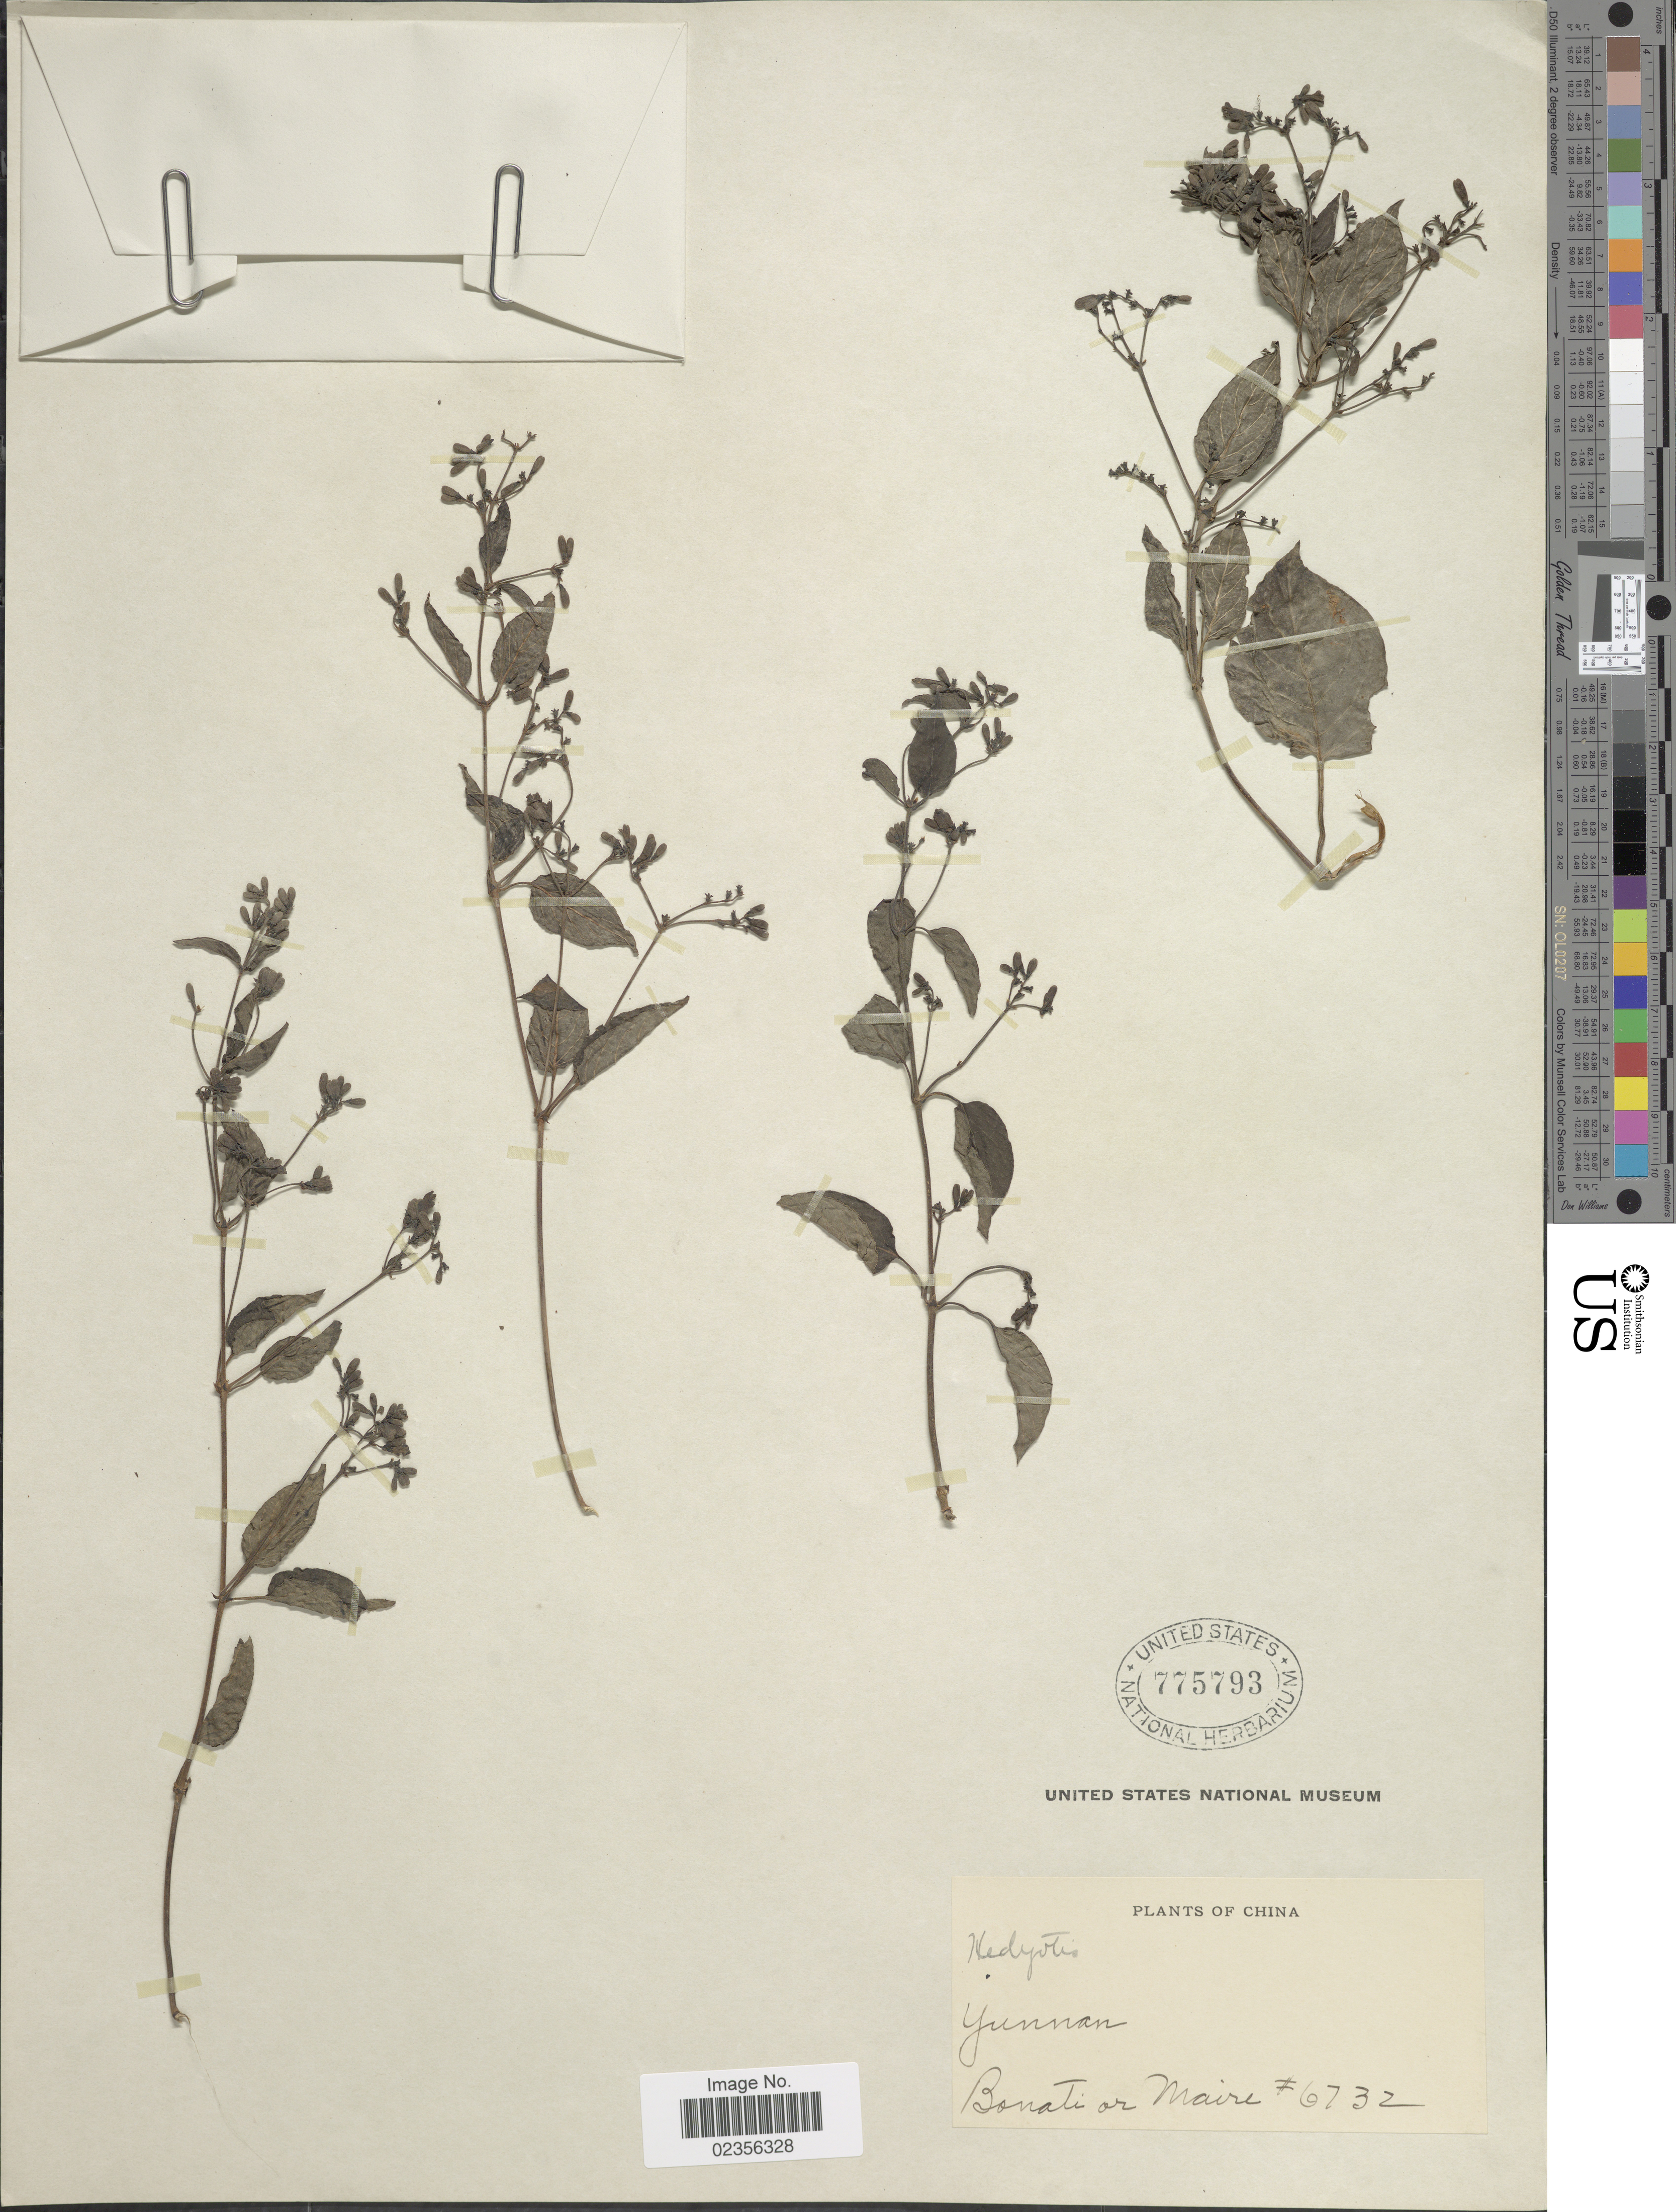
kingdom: Plantae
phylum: Tracheophyta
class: Magnoliopsida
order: Gentianales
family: Rubiaceae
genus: Hedyotis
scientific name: Hedyotis sp.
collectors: -. Bonati & Maire, --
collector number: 6732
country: China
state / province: Yunnan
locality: Yunnan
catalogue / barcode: US 775793